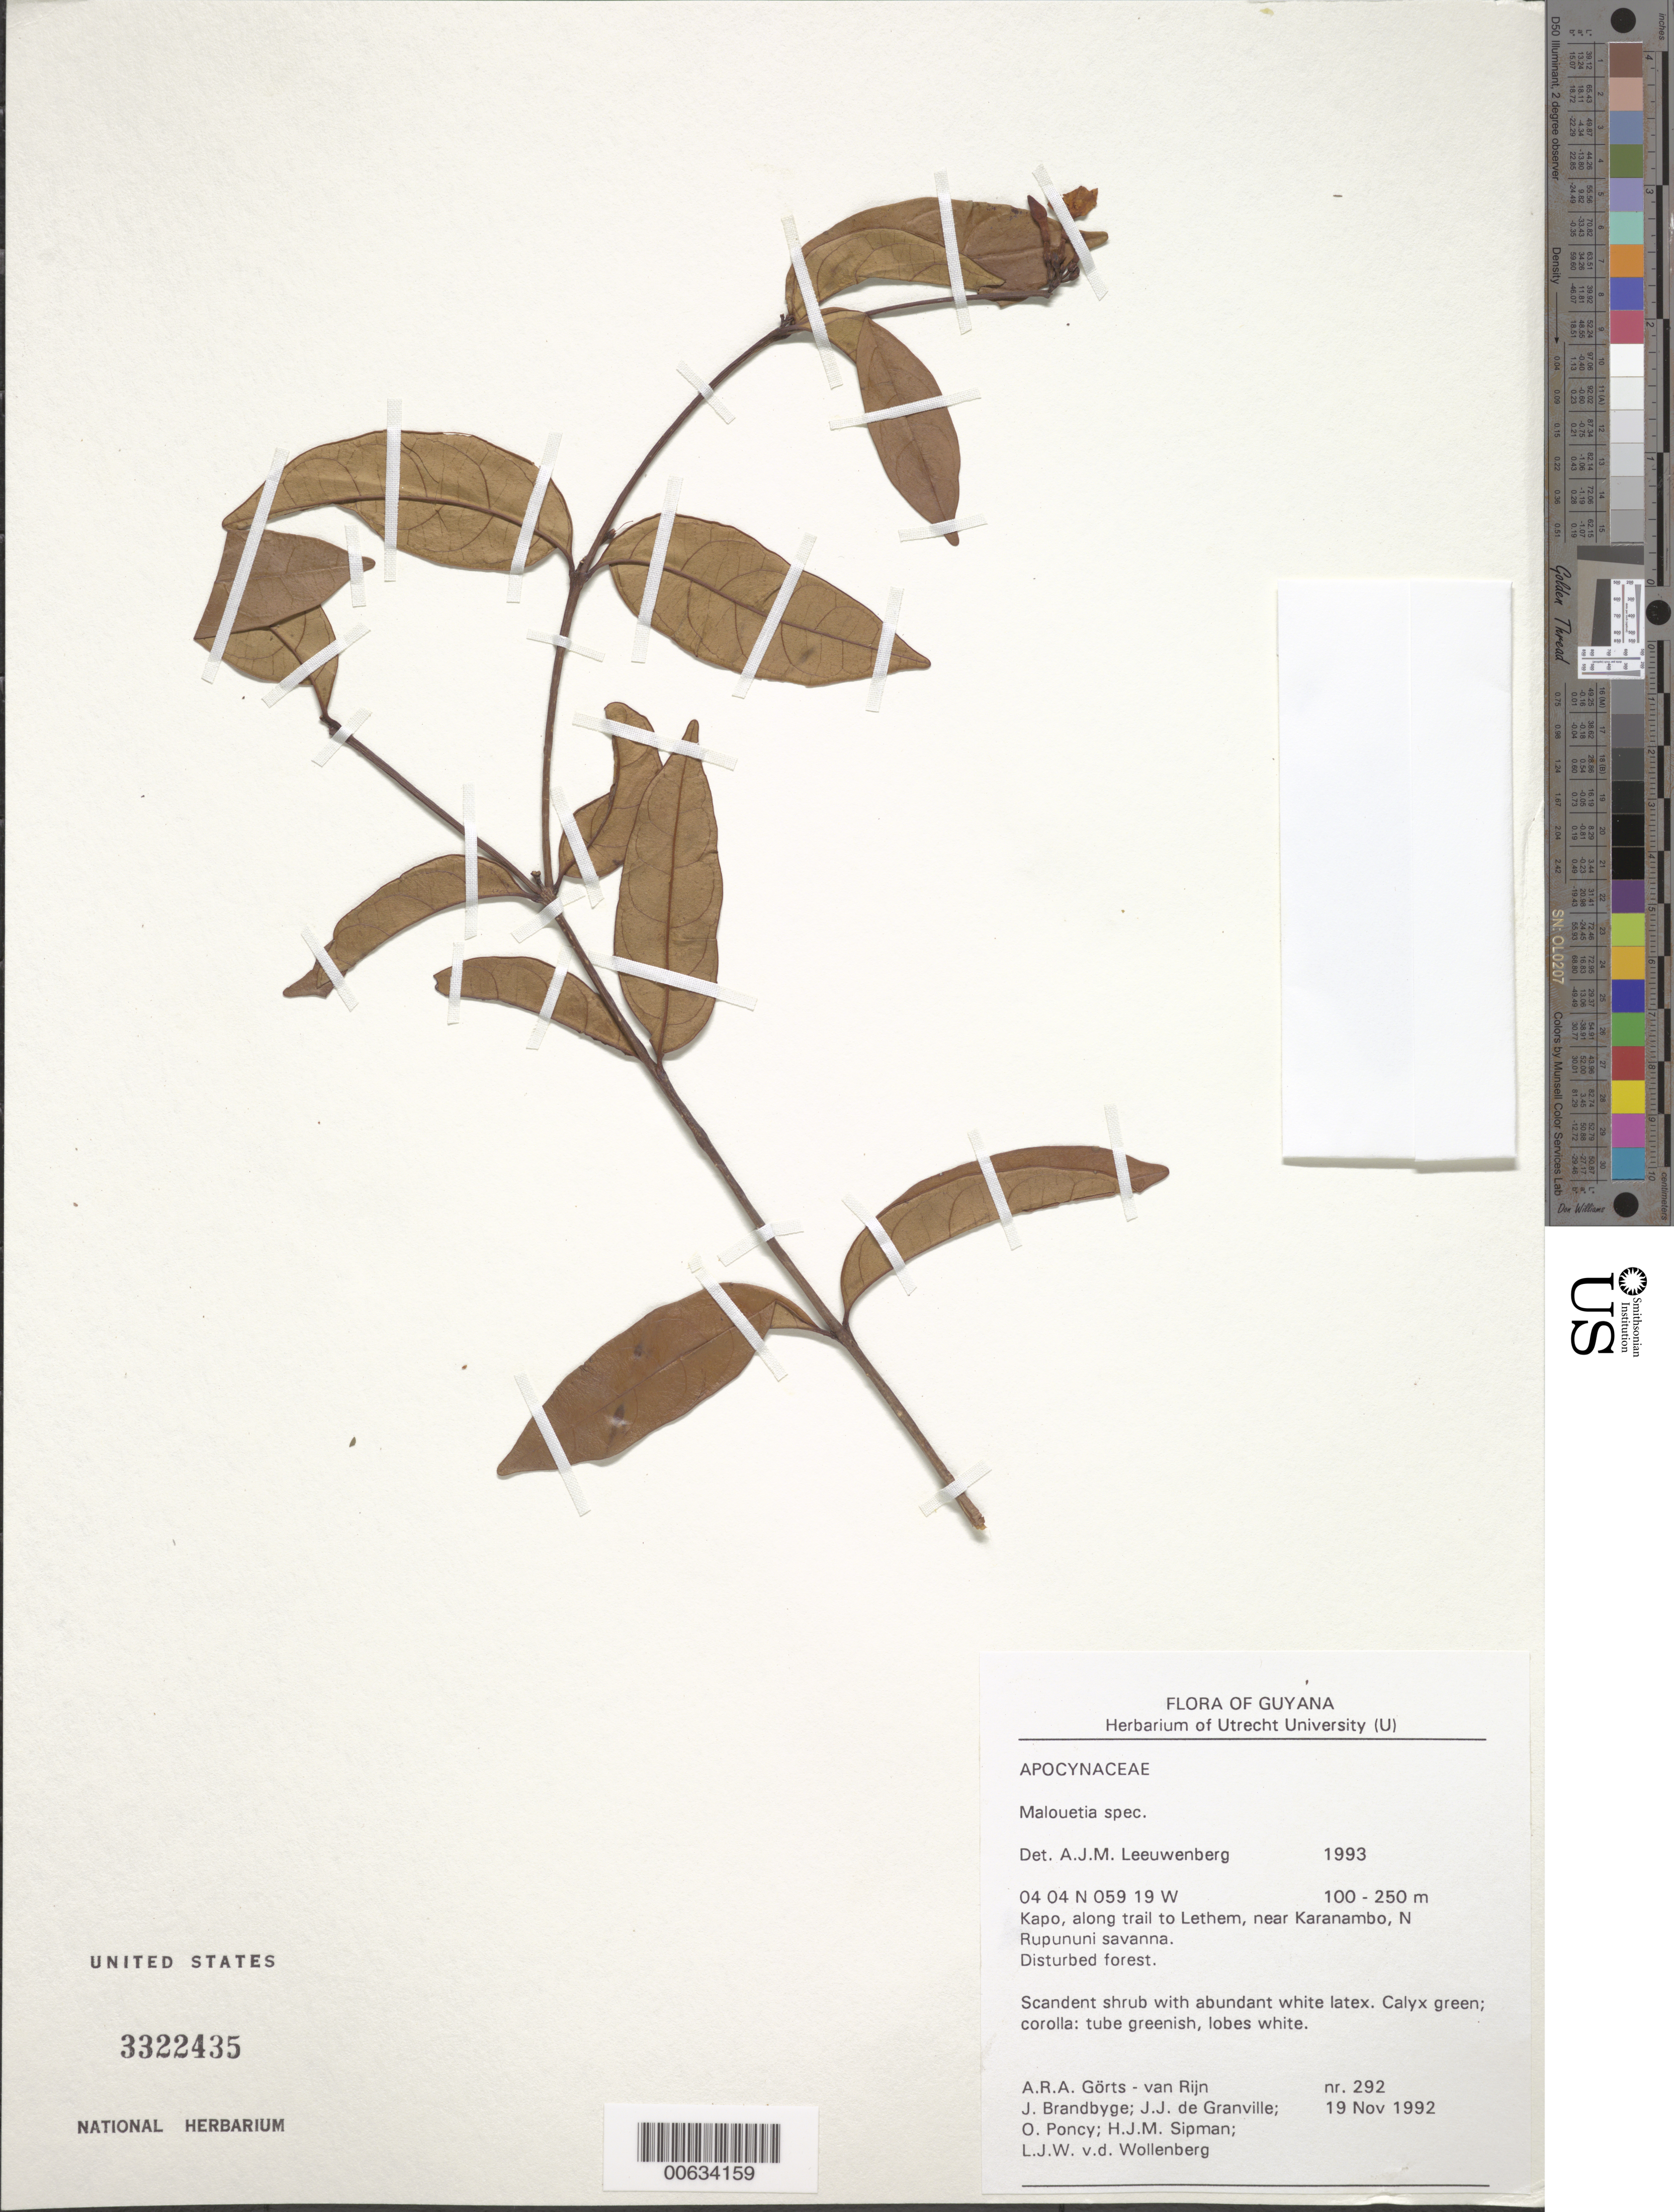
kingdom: Plantae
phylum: Tracheophyta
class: Magnoliopsida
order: Gentianales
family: Apocynaceae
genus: Malouetia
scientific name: Malouetia sp.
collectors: A. .R. A. Görts-van Rijn, J. Brandbyge, J.-J. de Granville, O. Poncy & et al.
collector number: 292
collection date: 1992-11-19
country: Guyana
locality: Kapo, along trail to Lethem, near Karanambo, N Rupununi savanna.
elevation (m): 100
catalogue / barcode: US 3322435